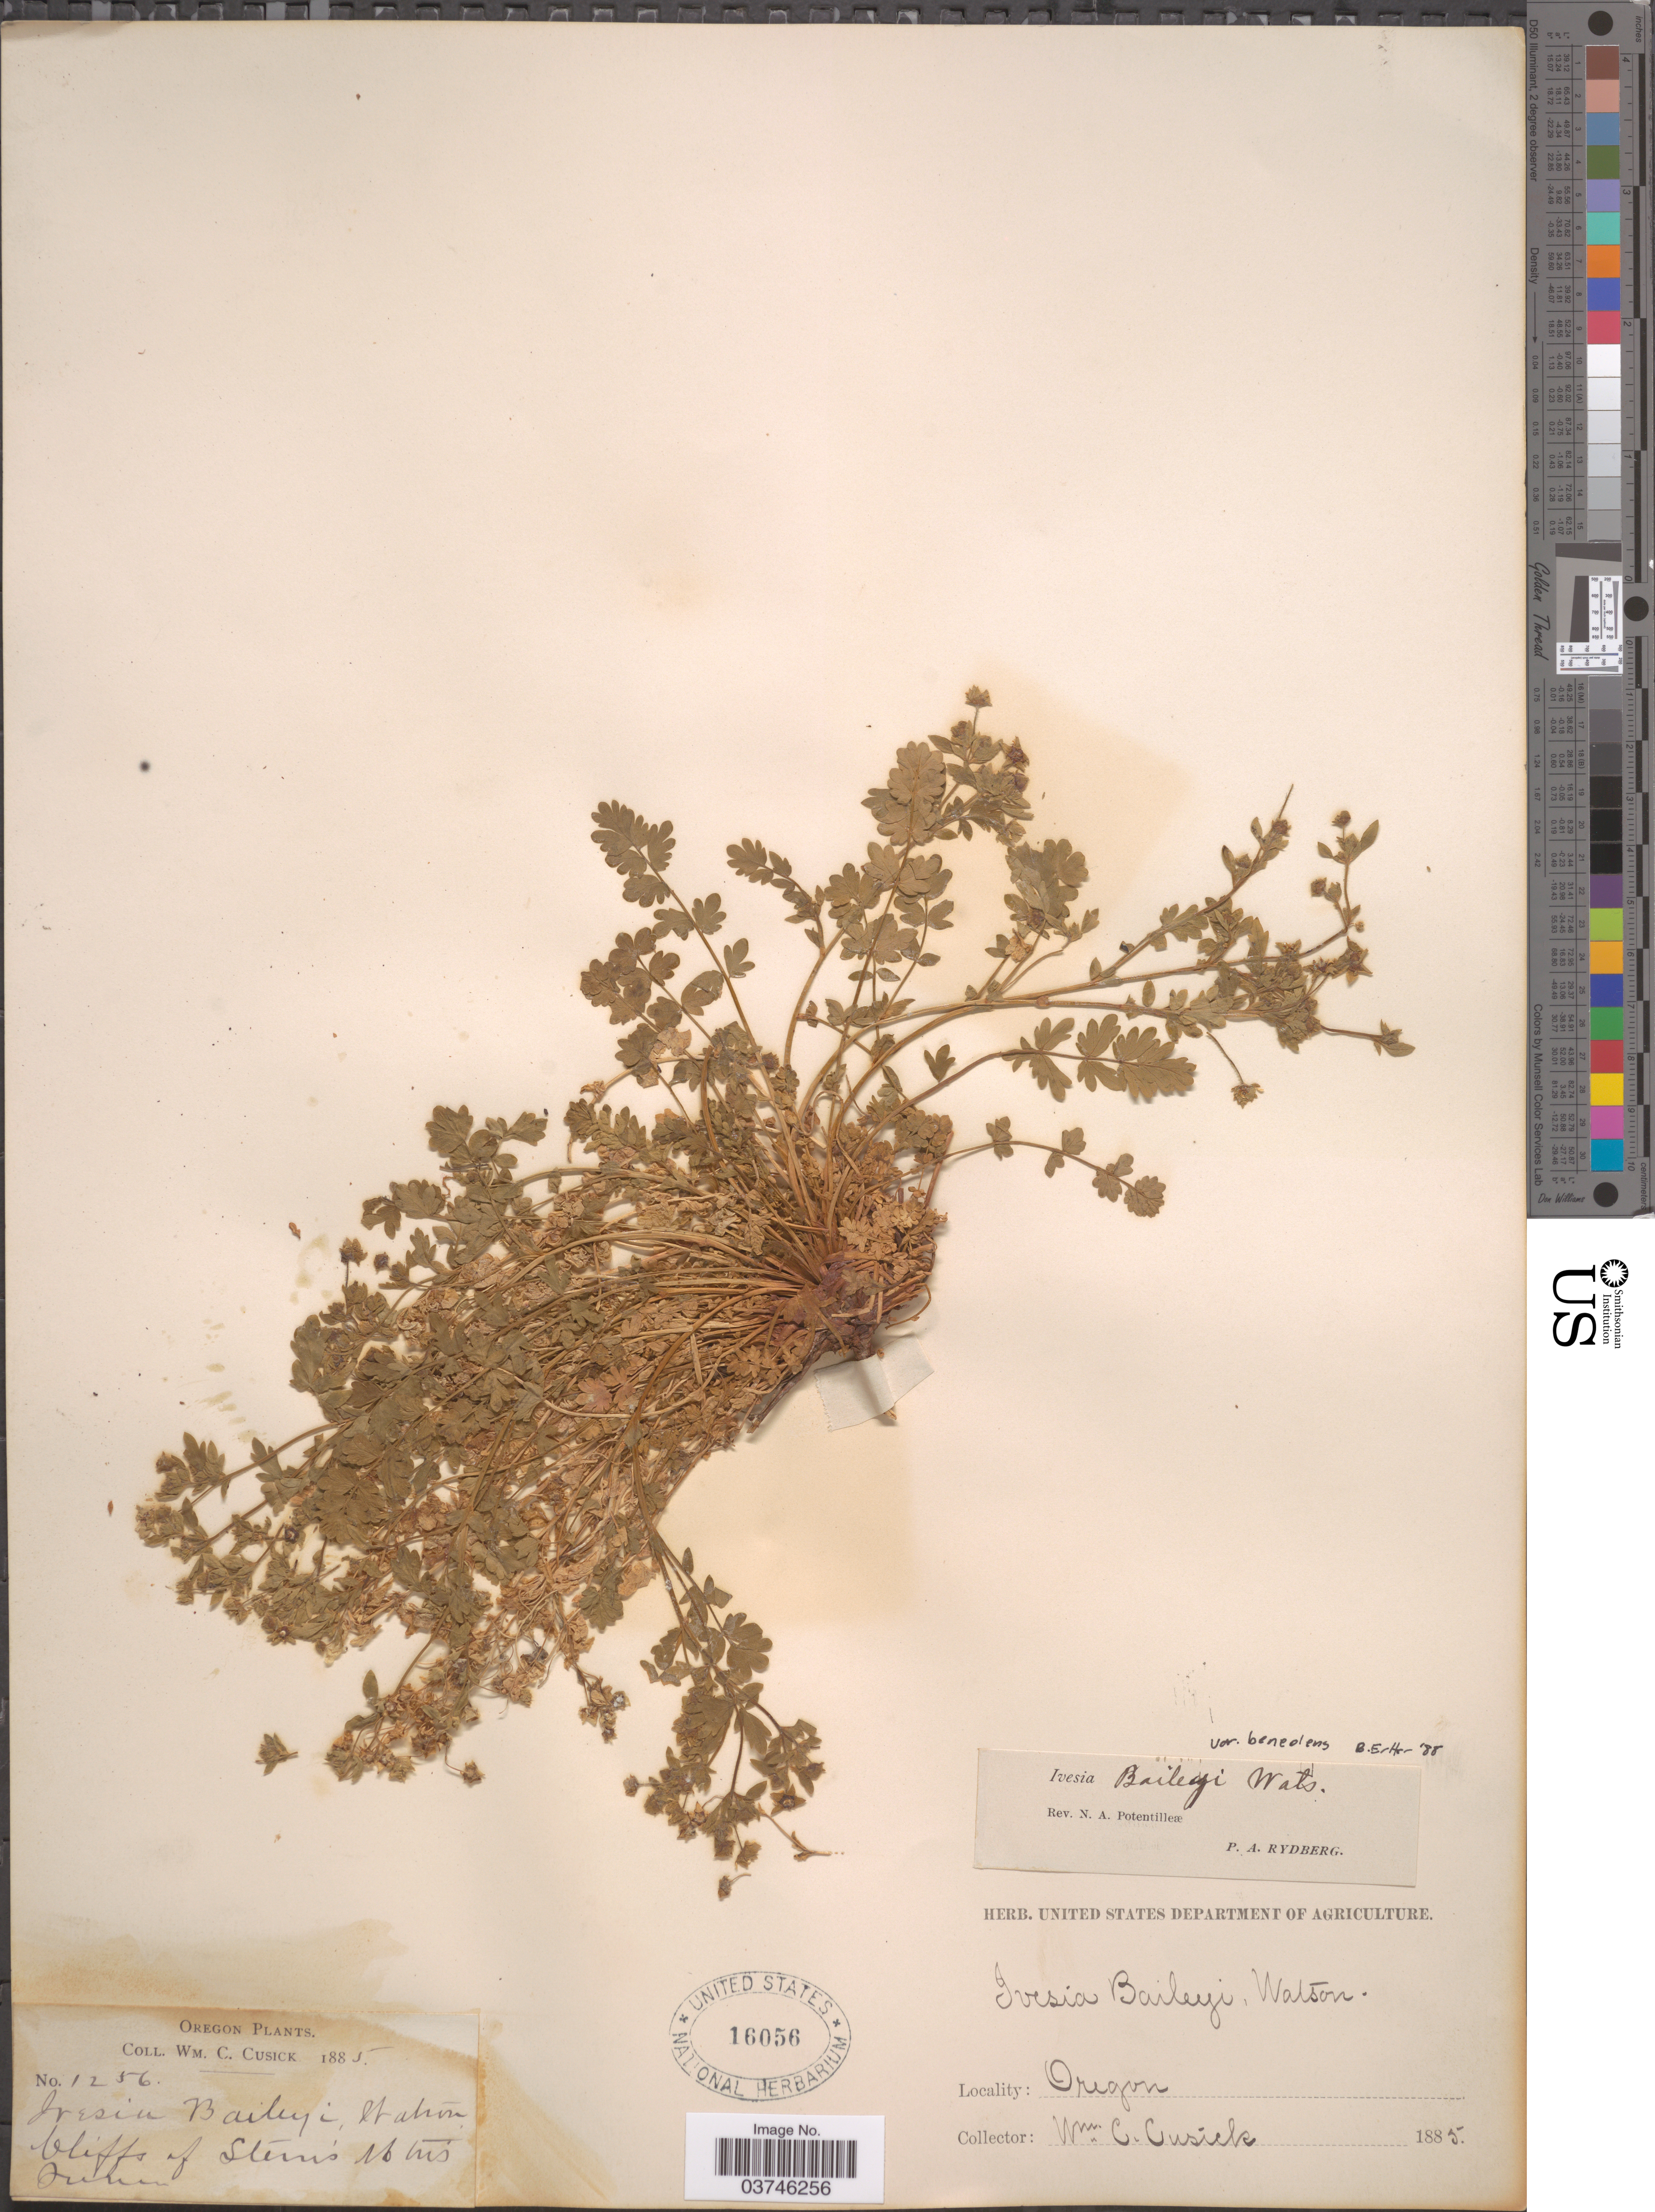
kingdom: Plantae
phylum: Tracheophyta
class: Magnoliopsida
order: Rosales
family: Rosaceae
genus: Potentilla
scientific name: Potentilla baileyi var. benolens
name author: (A. Nelson & J.F. Macbr.) Mosyakin & Shiyan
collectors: W. C. Cusick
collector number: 1256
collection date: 1885-06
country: United States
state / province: Oregon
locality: Cliffs of Steins Mtns.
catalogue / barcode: US 16056